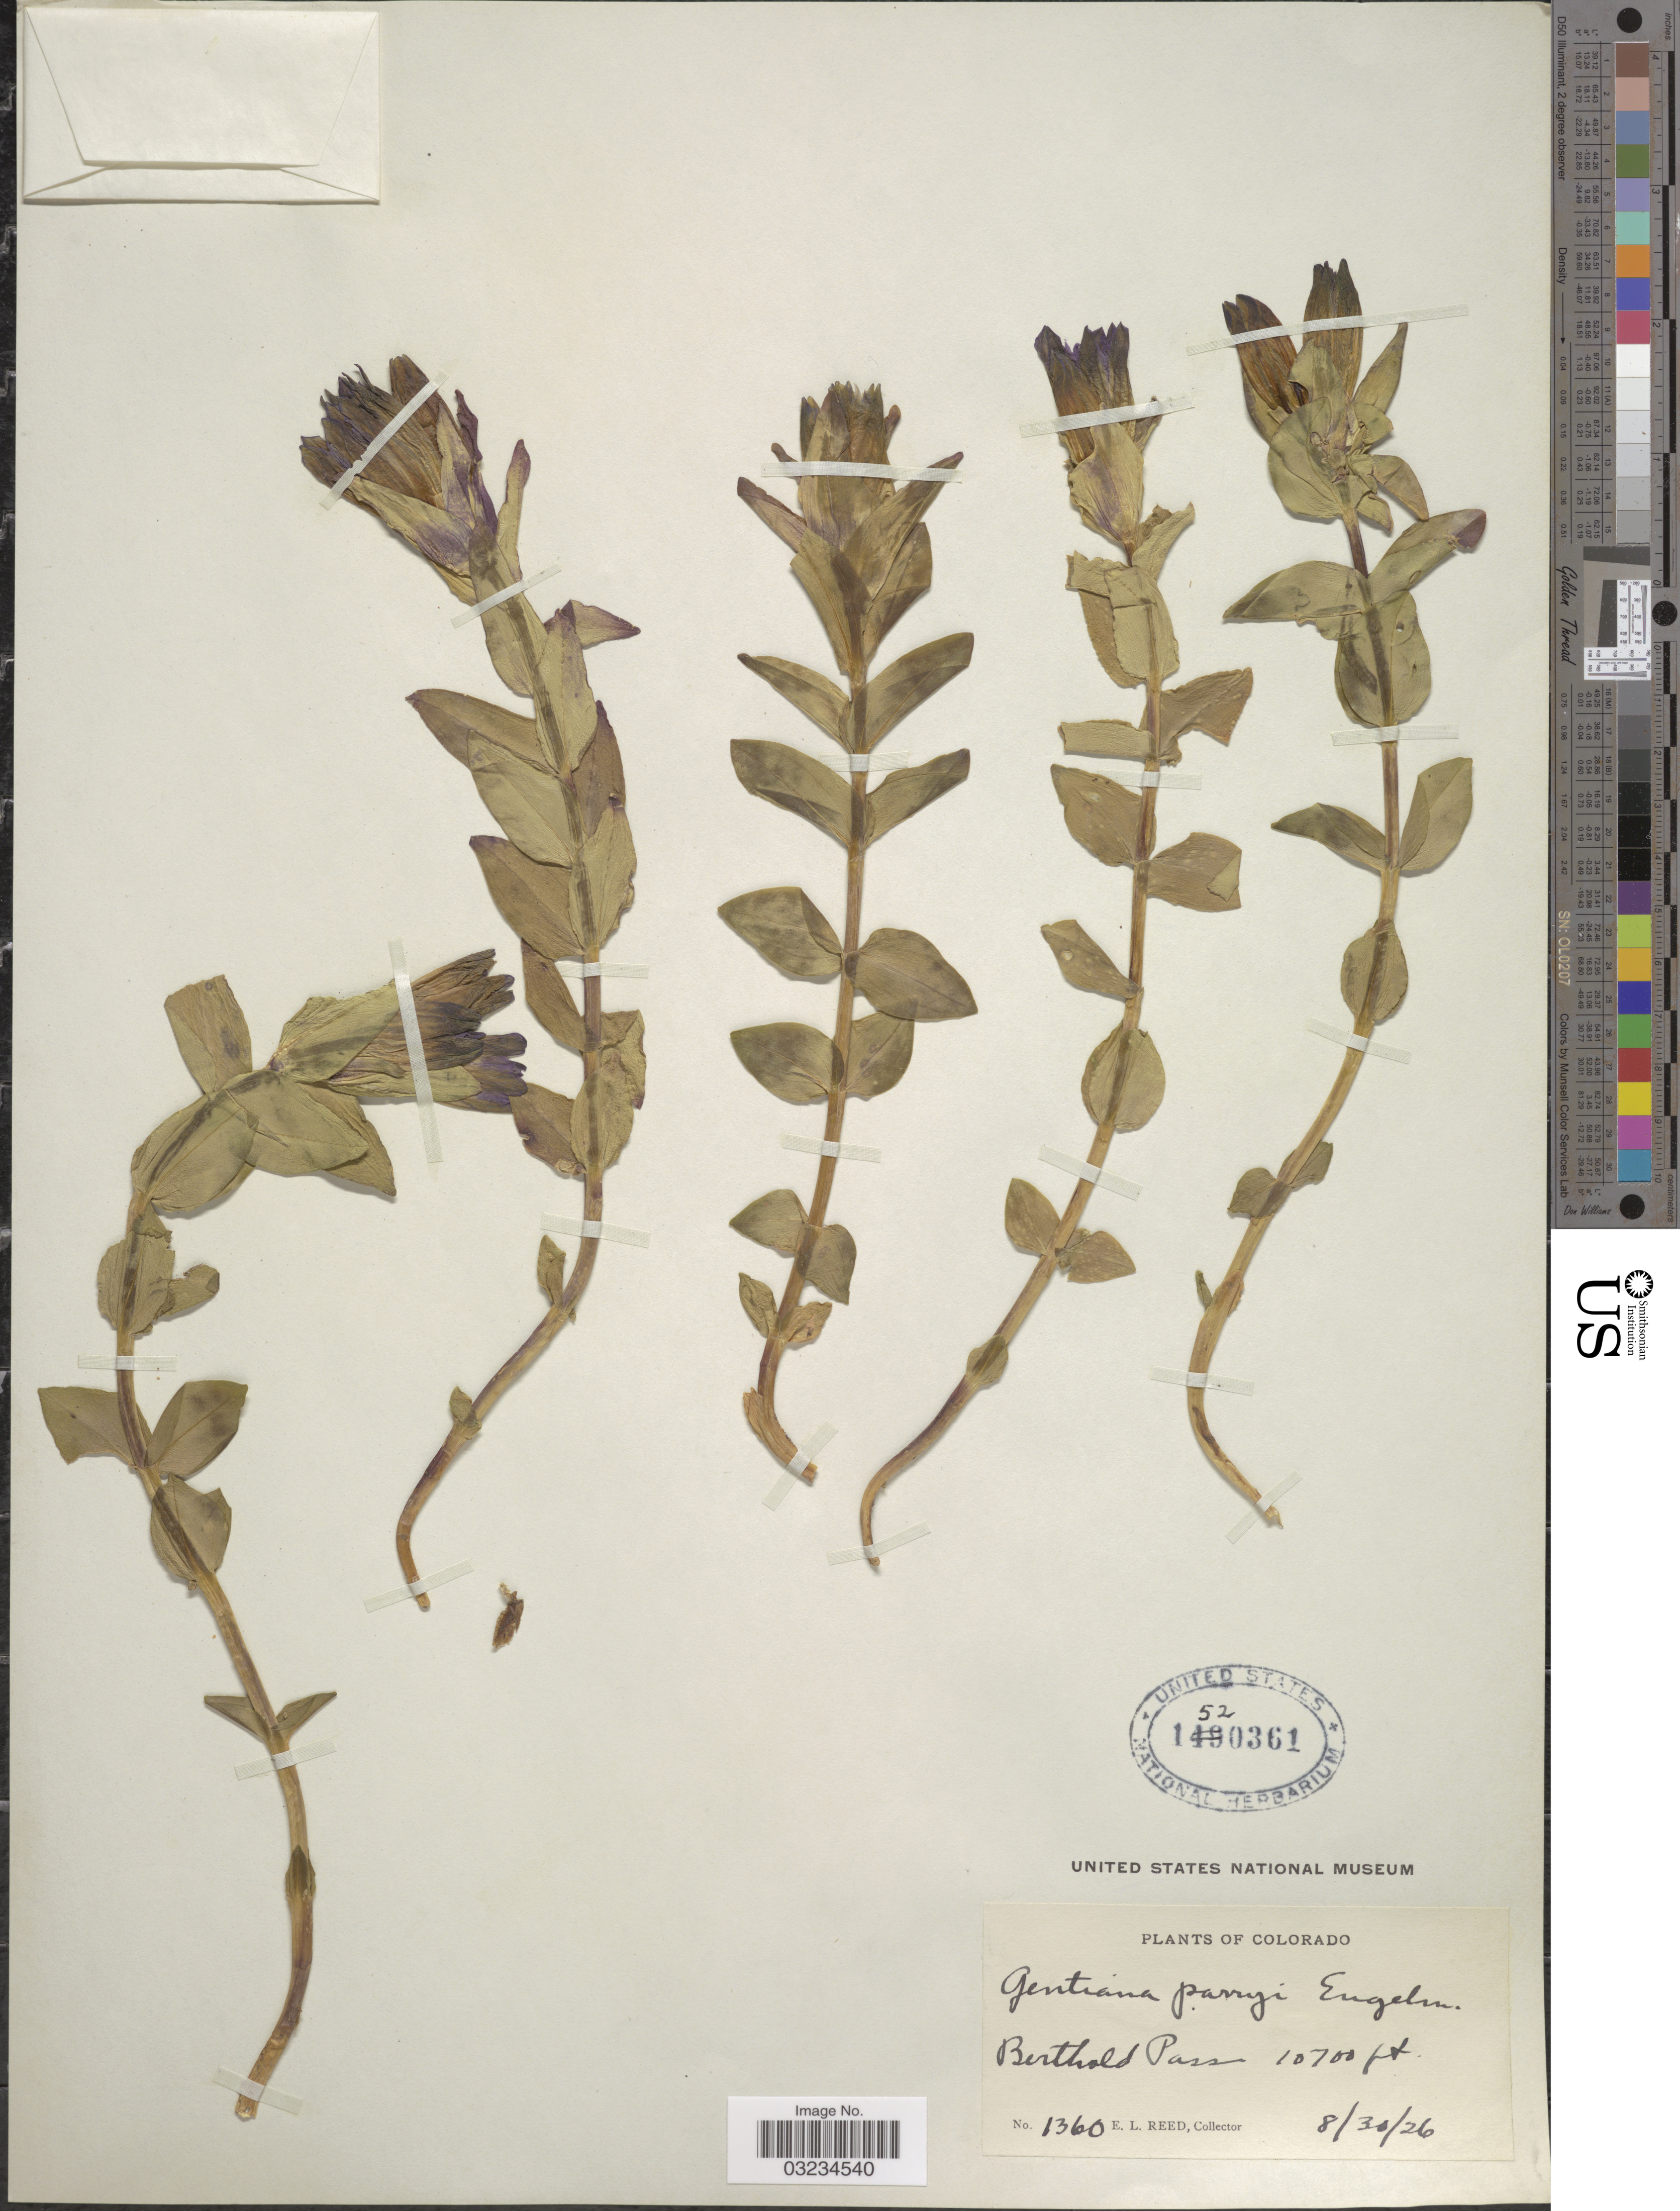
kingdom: Plantae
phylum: Tracheophyta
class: Magnoliopsida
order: Gentianales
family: Gentianaceae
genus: Gentiana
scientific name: Gentiana parryi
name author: Engelm.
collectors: E. Reed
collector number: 1360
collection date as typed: Transcribed d/m/y: 30/8/26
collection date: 1926-08-30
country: United States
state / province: Colorado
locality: Berthoud Pass.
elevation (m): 3261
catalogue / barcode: US 1520361